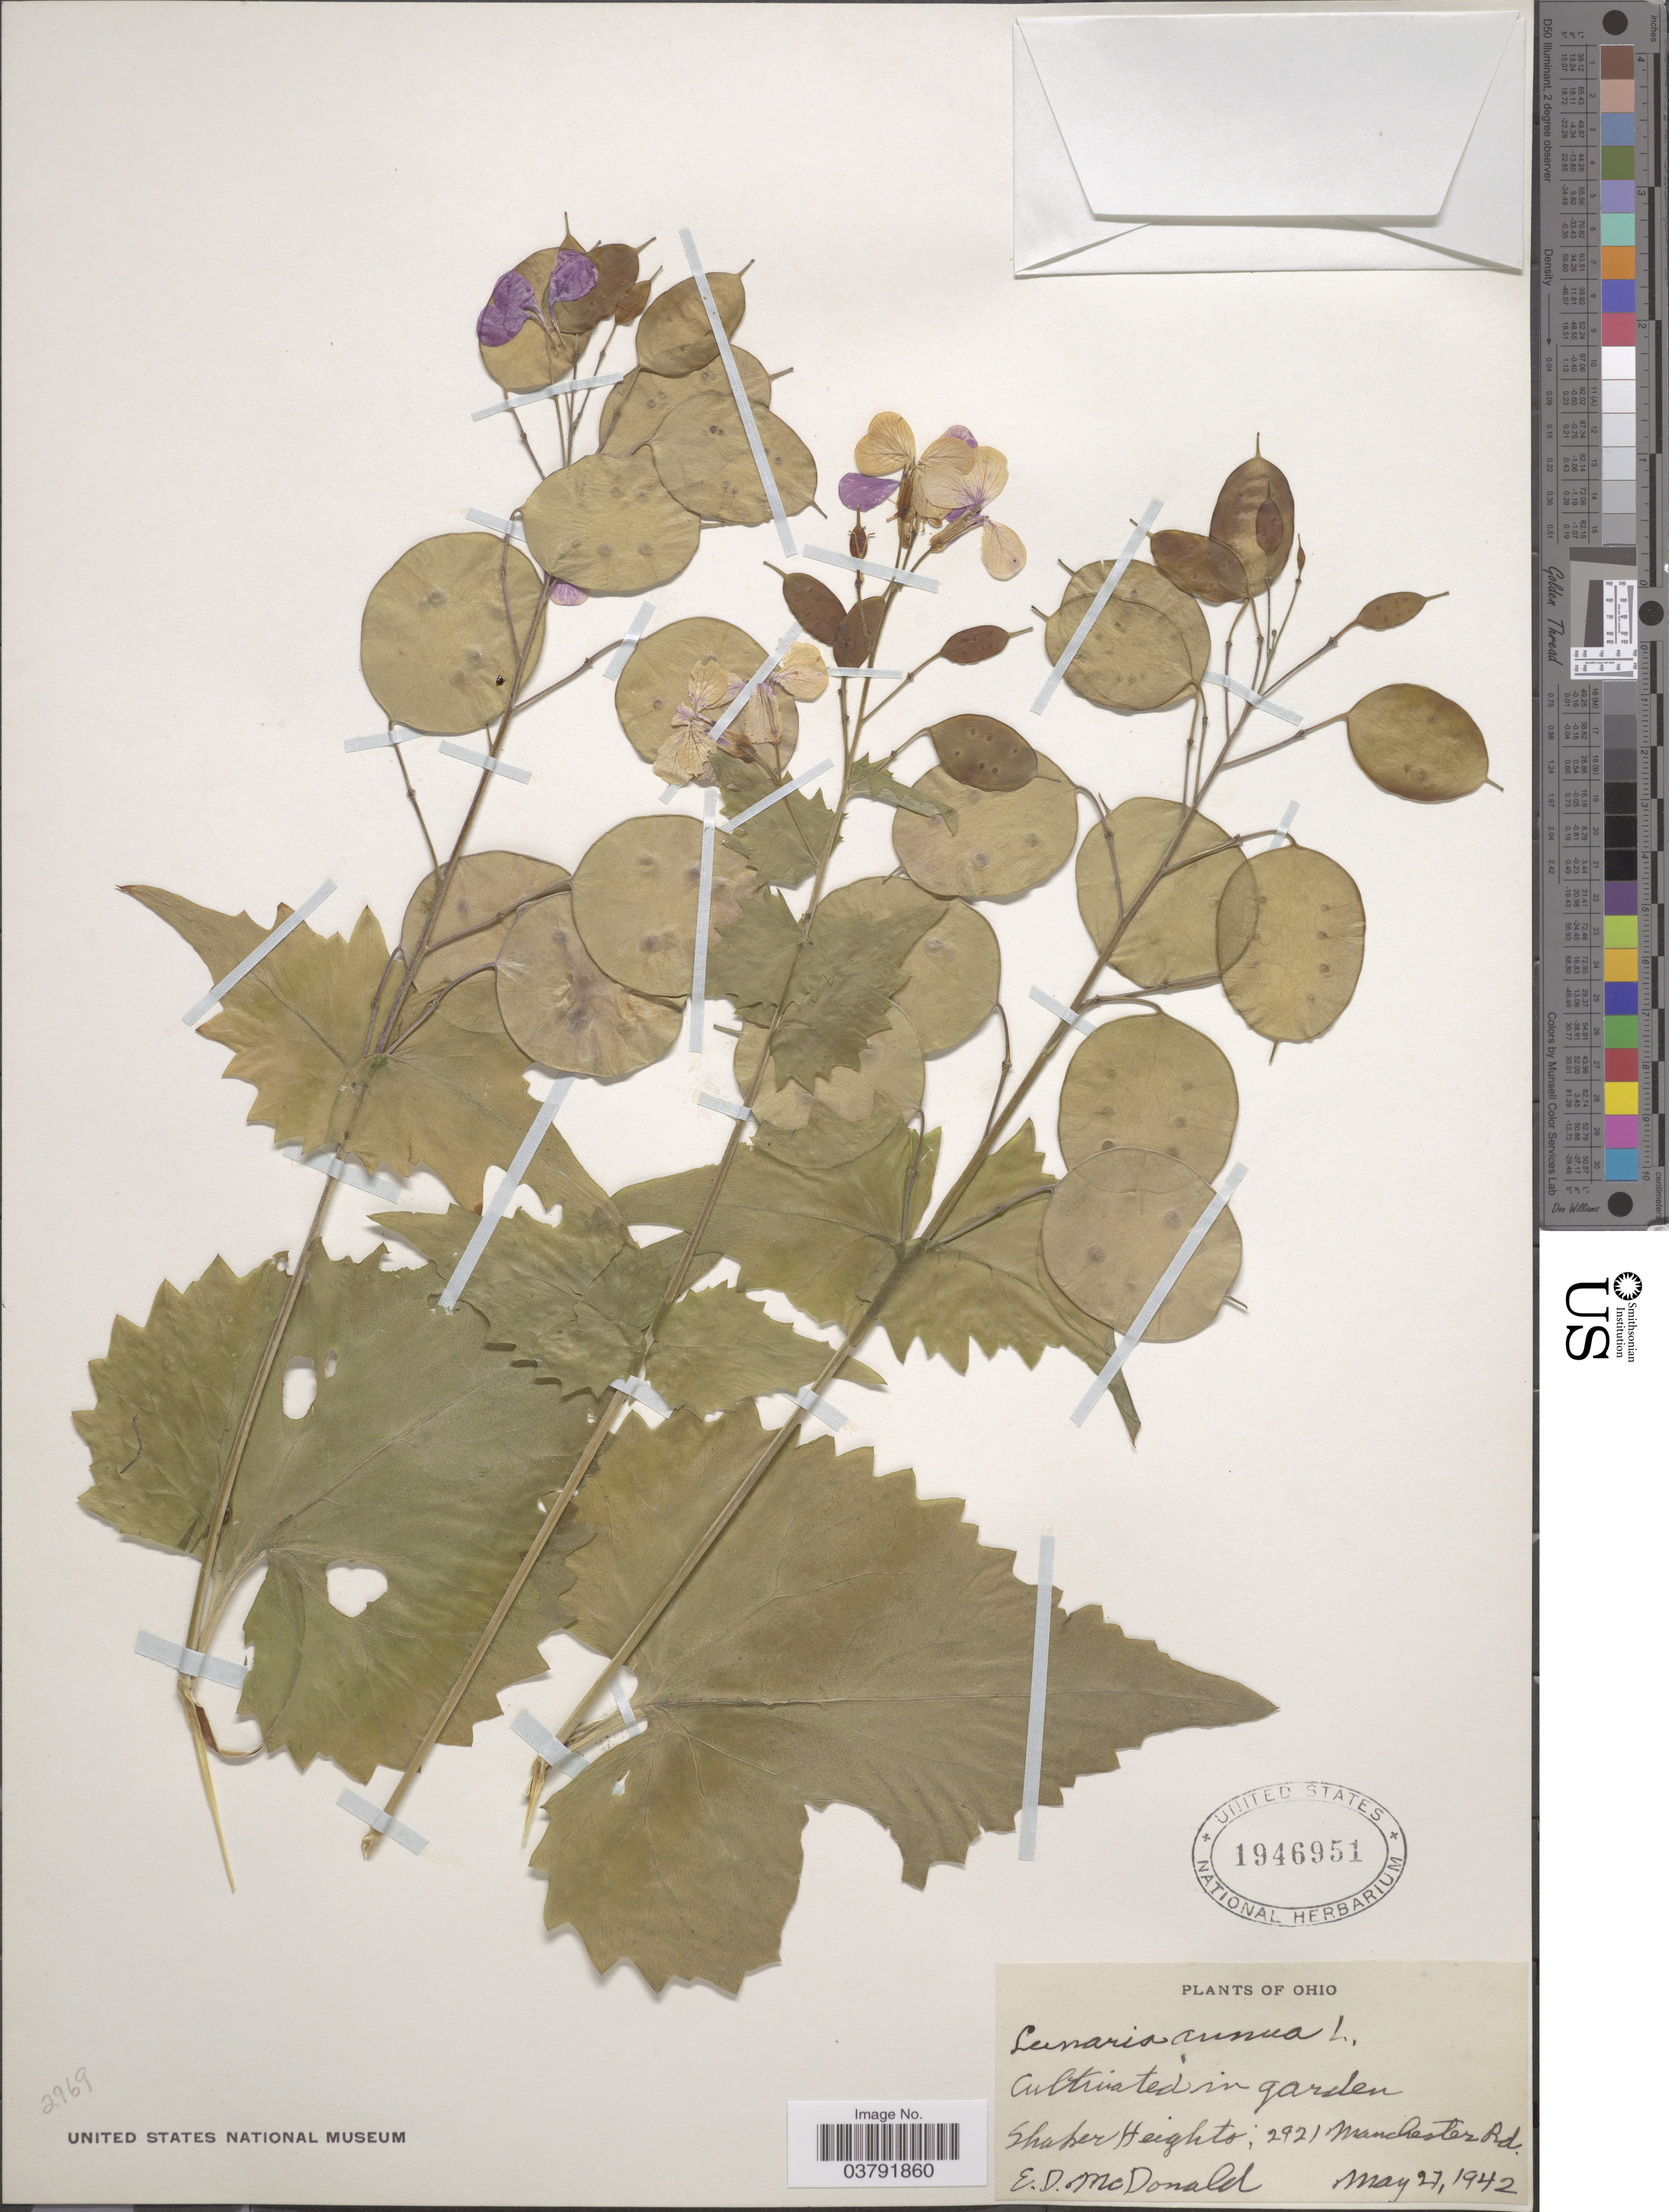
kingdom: Plantae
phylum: Tracheophyta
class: Magnoliopsida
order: Brassicales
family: Brassicaceae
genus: Lunaria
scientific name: Lunaria annua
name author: L.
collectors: E. D. McDonald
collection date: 1942-05-27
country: United States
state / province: Ohio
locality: Shaker Heighs; 2921 Manchester Rd.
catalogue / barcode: US 1946951